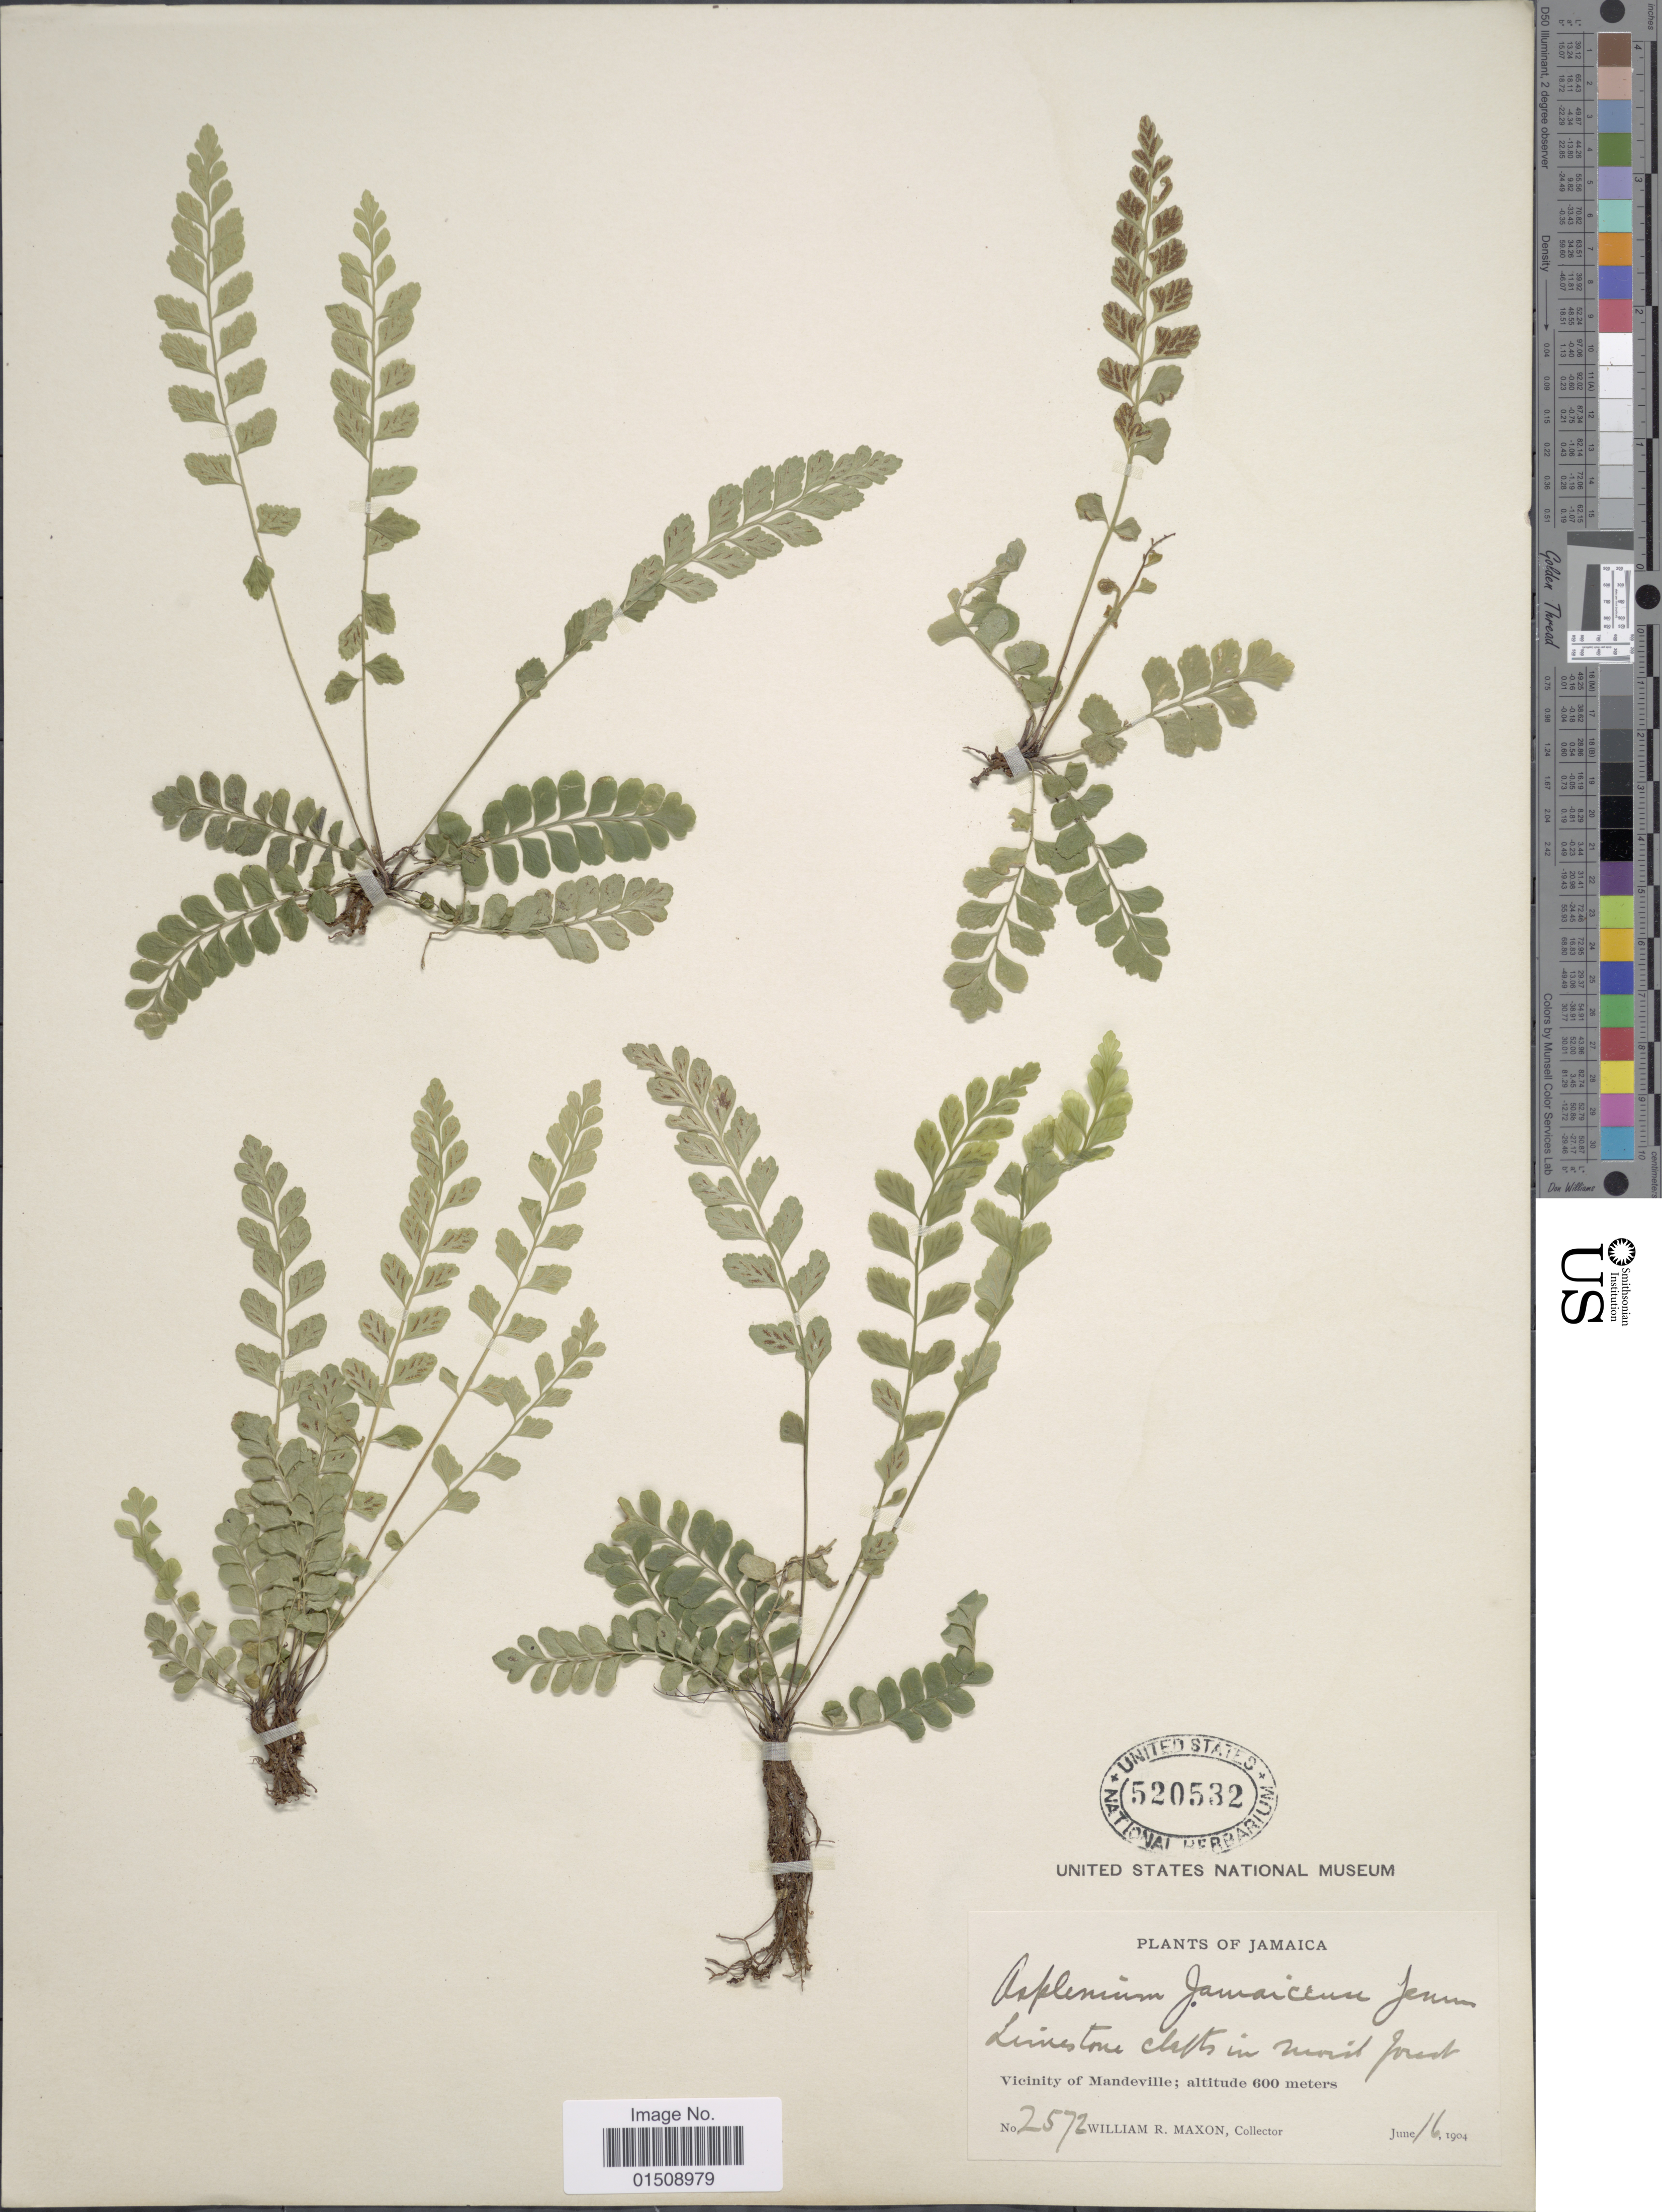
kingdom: Plantae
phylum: Tracheophyta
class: Polypodiopsida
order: Polypodiales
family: Aspleniaceae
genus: Asplenium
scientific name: Asplenium jamaicense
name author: Jenman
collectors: W. R. Maxon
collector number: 2572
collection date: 1904-06-16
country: Jamaica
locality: Vicinity of Mandeville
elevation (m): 600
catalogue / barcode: US 520532